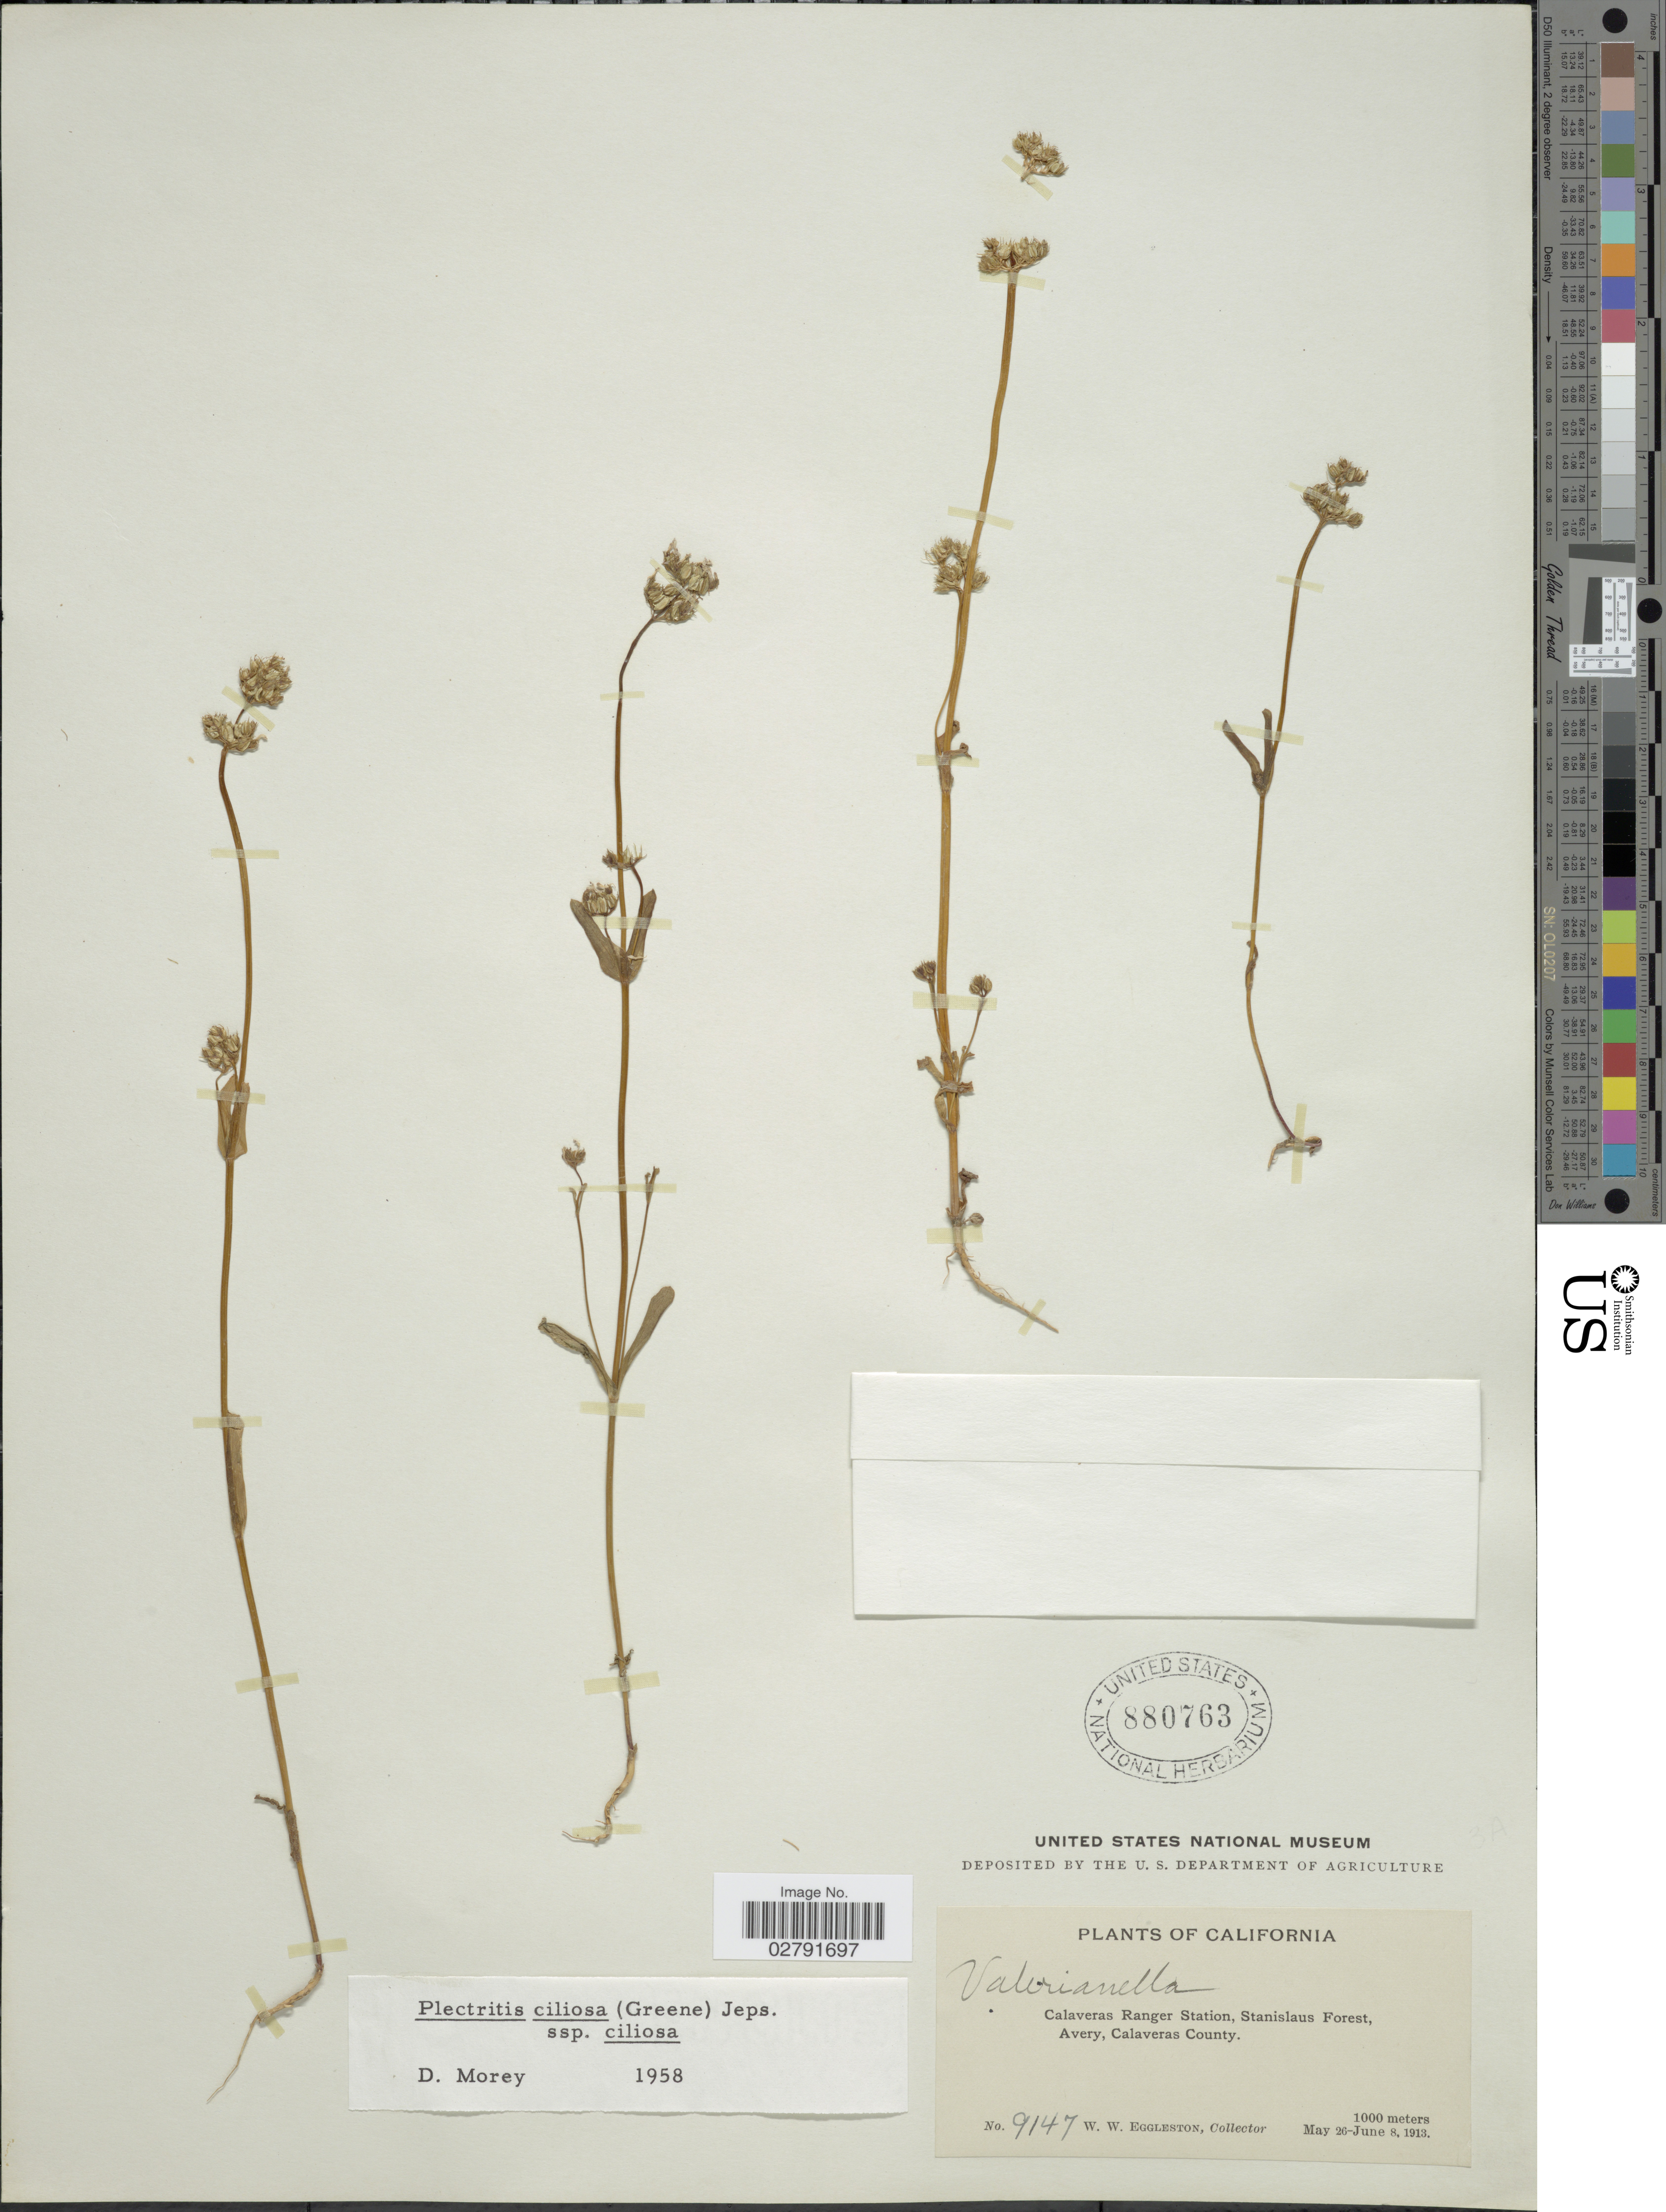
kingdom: Plantae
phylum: Tracheophyta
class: Magnoliopsida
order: Dipsacales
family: Caprifoliaceae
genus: Plectritis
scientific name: Plectritis ciliosa subsp. ciliosa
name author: (Greene) Jeps.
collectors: W. W. Eggleston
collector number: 9147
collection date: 1913-05-26/1913-06-08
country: United States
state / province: California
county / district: Calaveras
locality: Calaveras Ranger Station, Stanislaus Forest, Avery, Calaveras County.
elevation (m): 1000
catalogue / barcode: US 880763